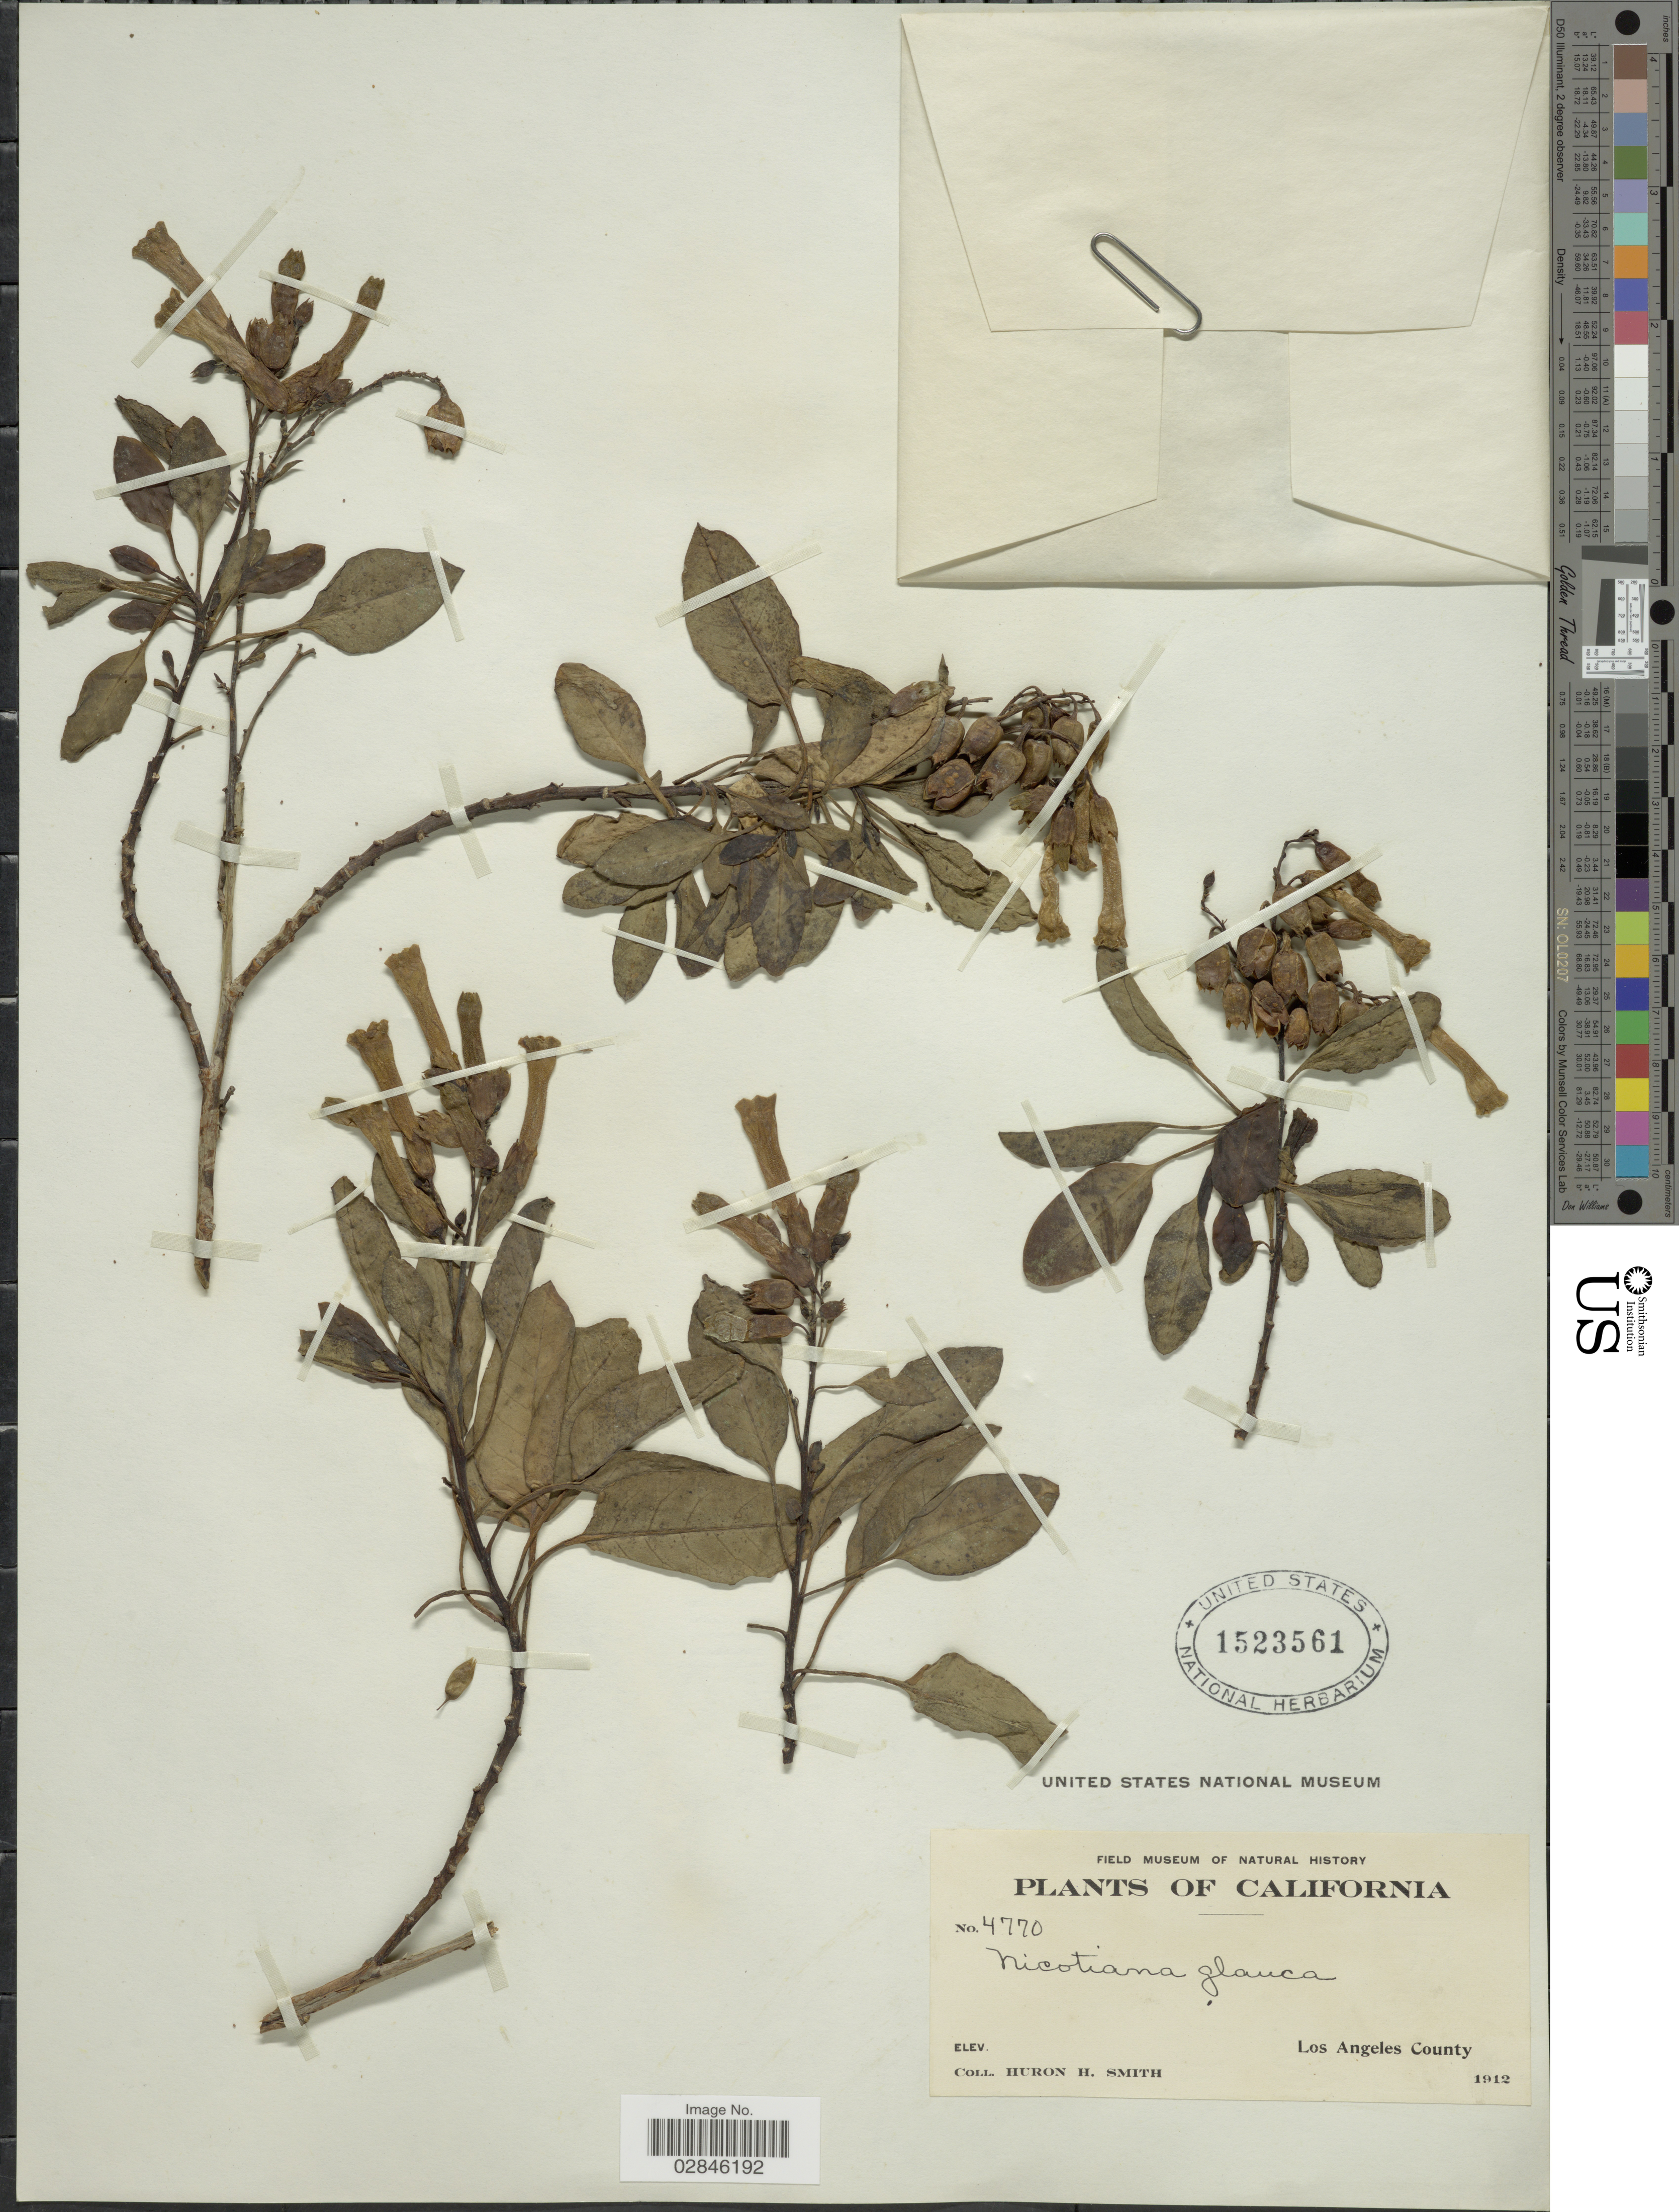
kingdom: Plantae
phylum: Tracheophyta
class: Magnoliopsida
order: Solanales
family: Solanaceae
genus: Nicotiana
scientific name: Nicotiana glauca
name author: Graham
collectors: Huron H. Smith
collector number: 4770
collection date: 1912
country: United States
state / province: California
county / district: Los Angeles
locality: Los Angeles County.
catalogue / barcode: US 1523561